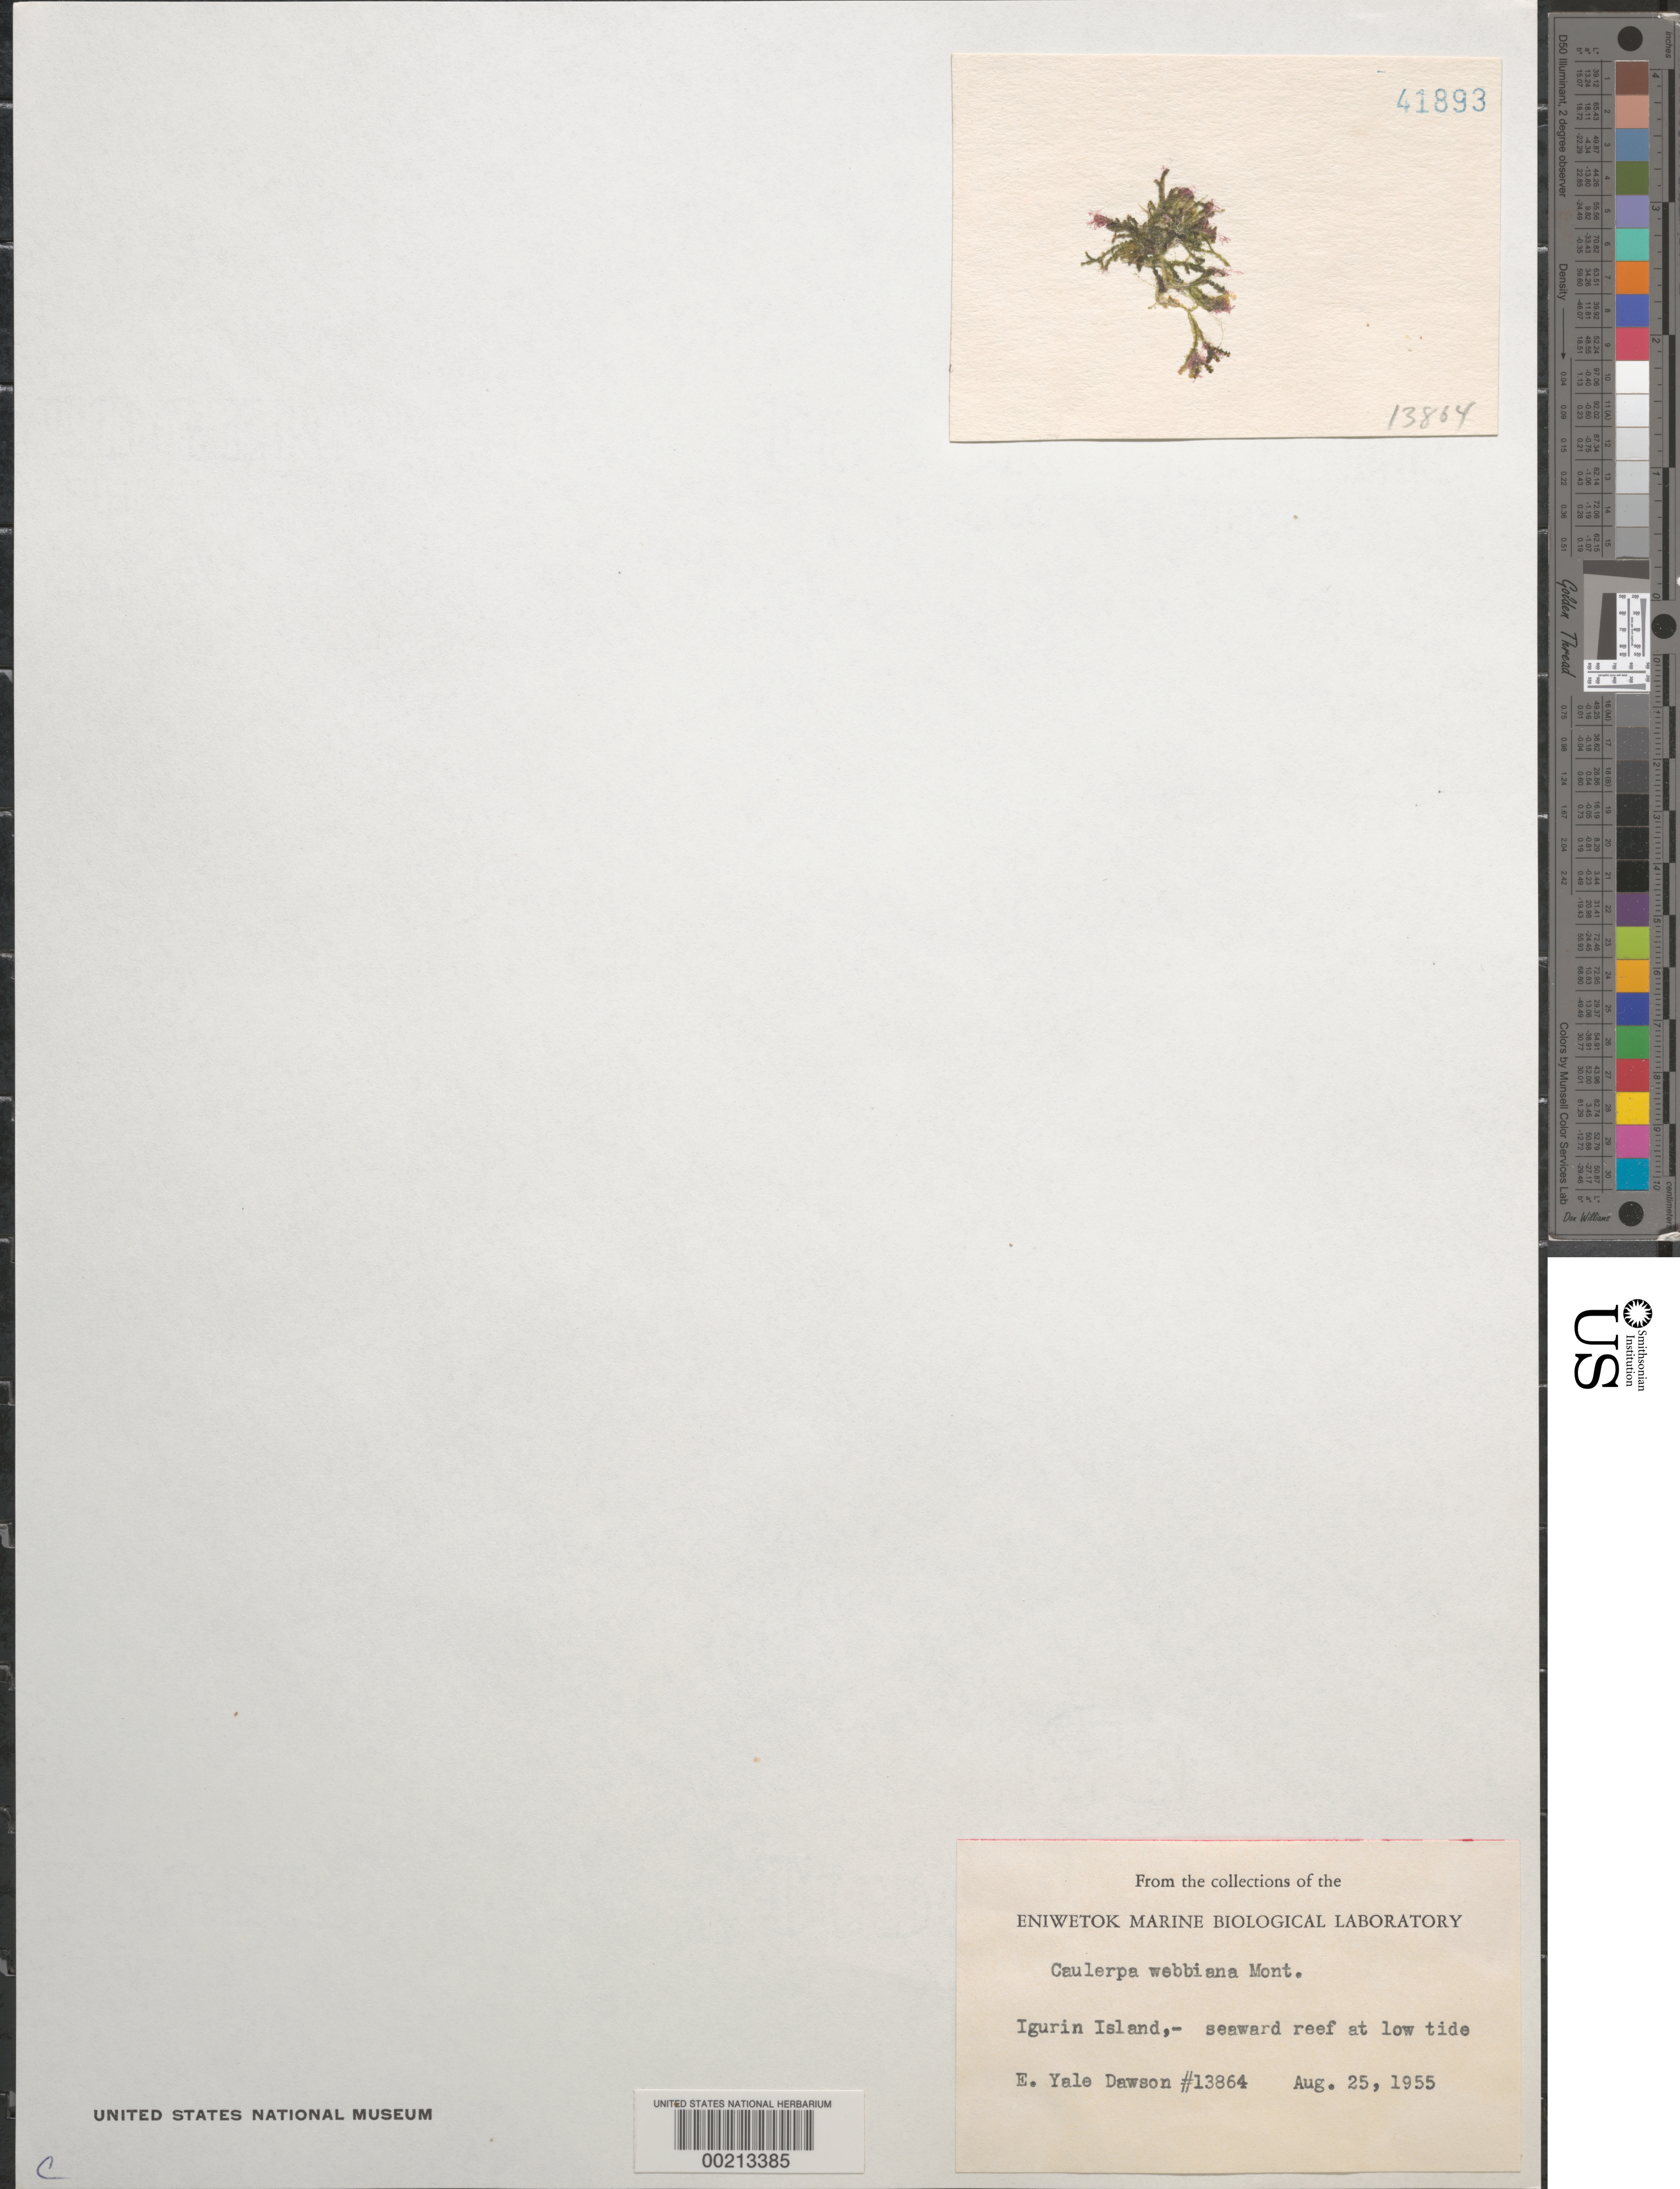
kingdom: Plantae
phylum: Chlorophyta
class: Ulvophyceae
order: Bryopsidales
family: Caulerpaceae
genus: Caulerpa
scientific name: Caulerpa webbiana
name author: Mont.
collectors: E. Y. Dawson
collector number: EYD 13864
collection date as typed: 25 Aug 1955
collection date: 1955-08-25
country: Marshall Islands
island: Enewetak [Eniwetok] Atoll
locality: Igurin Islet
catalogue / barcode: US 41893